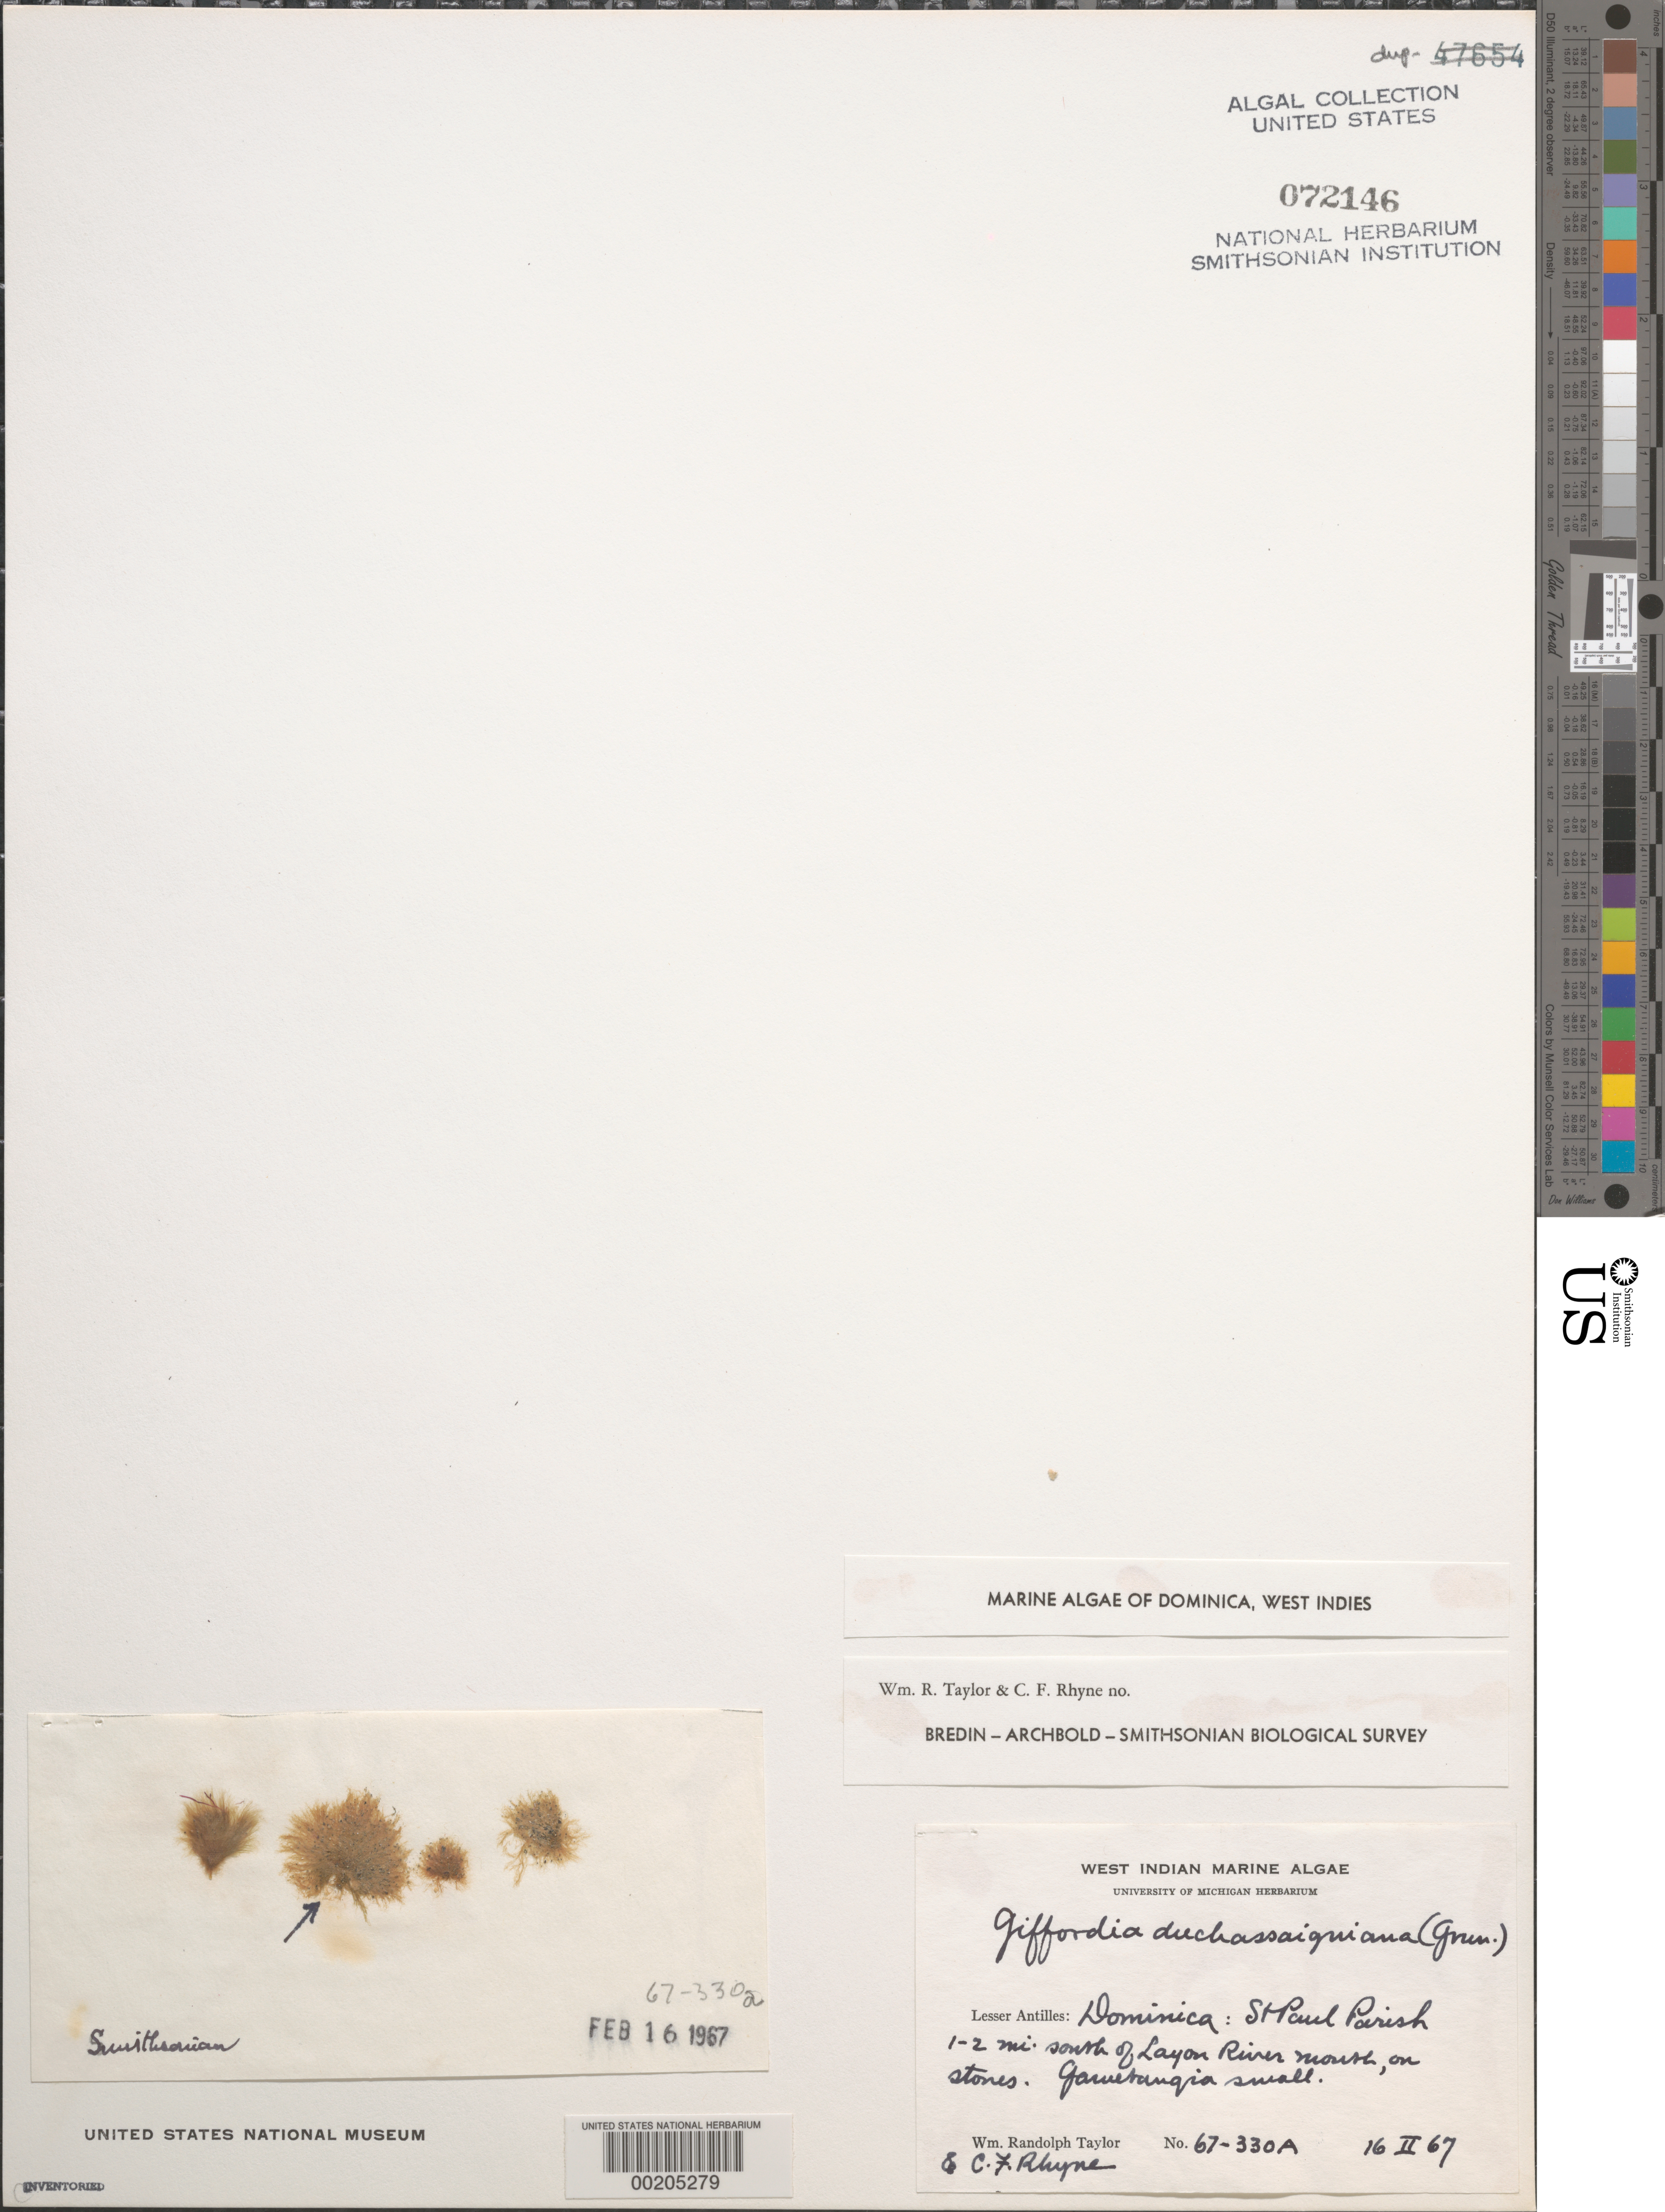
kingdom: Chromista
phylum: Ochrophyta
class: Phaeophyceae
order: Ectocarpales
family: Acinetosporaceae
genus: Giffordia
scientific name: Giffordia duchassaingiana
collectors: W. R. Taylor & C. Rhyne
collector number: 67-330a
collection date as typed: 16 Feb 1967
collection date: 1967-02-16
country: Dominica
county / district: St. Paul's Parish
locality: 1-2 miles south of Layou River mouth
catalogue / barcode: US 72146